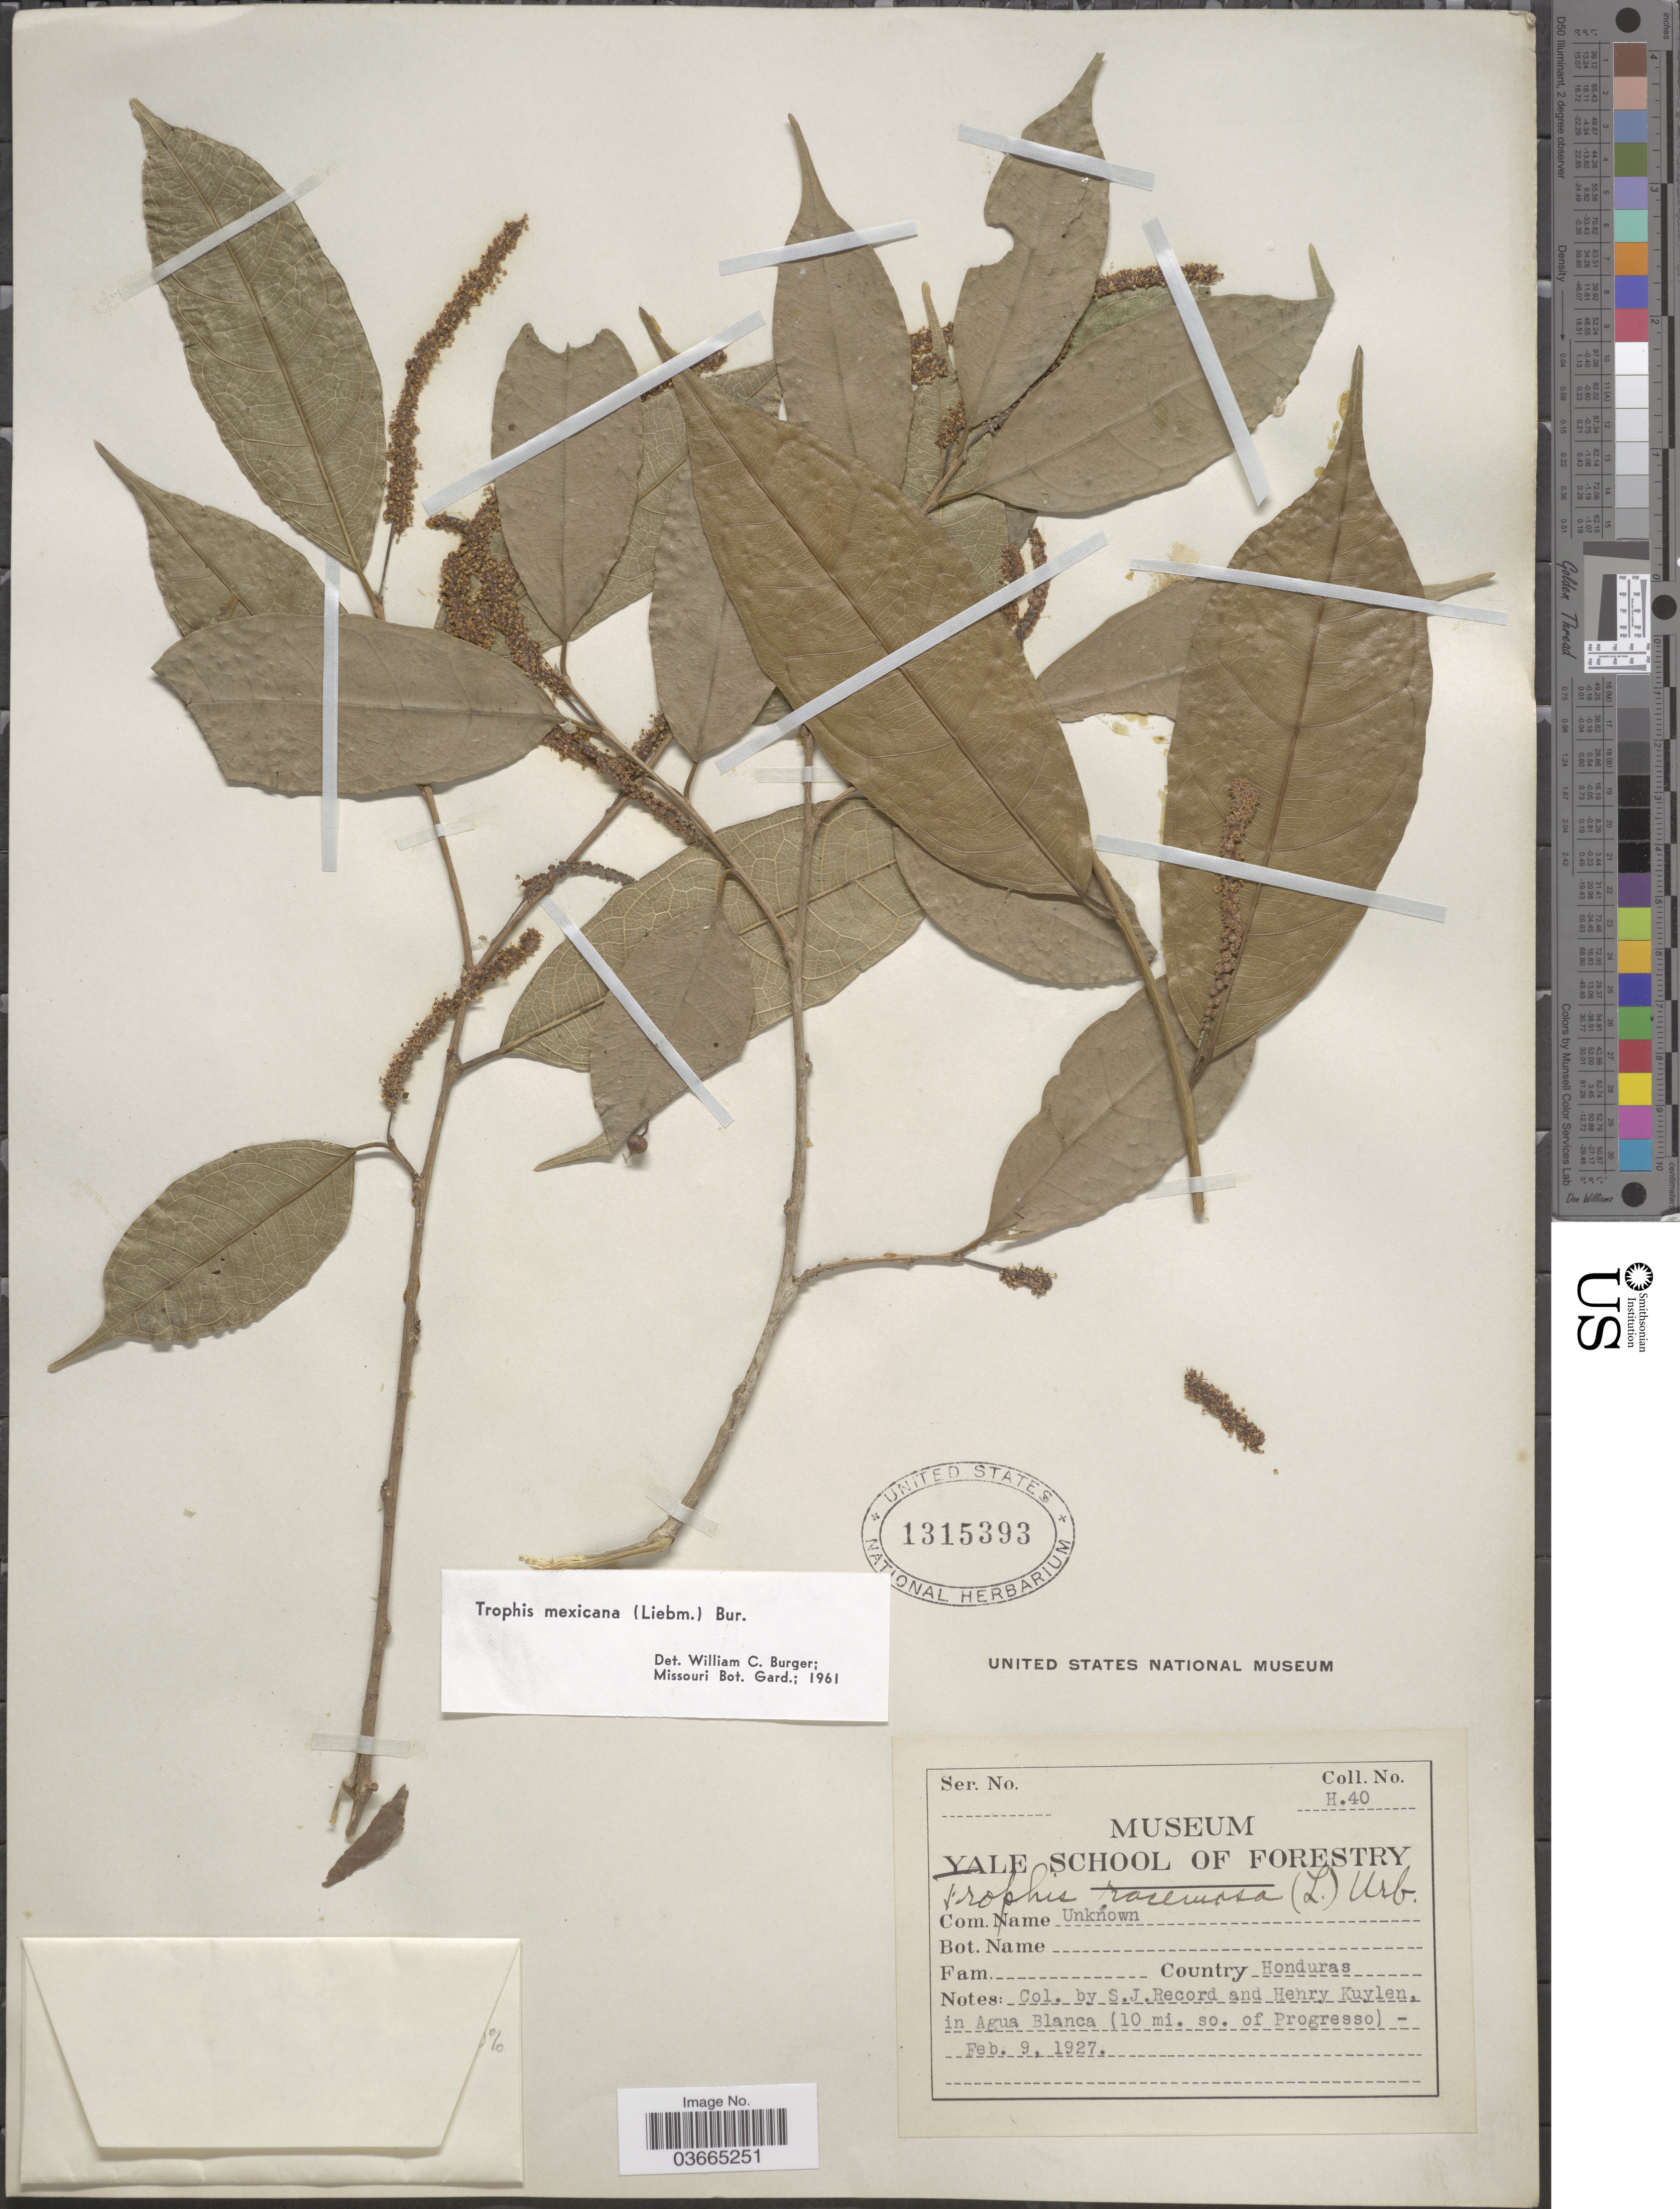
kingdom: Plantae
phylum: Tracheophyta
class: Magnoliopsida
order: Rosales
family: Moraceae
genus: Trophis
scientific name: Trophis mexicana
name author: (Liebm.) Bureau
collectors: S. J. Record & H. Kuylen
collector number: H.40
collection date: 1927-02-09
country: Honduras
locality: In Agua Blanca (10 mi. so. of Progresso).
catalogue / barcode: US 1315393